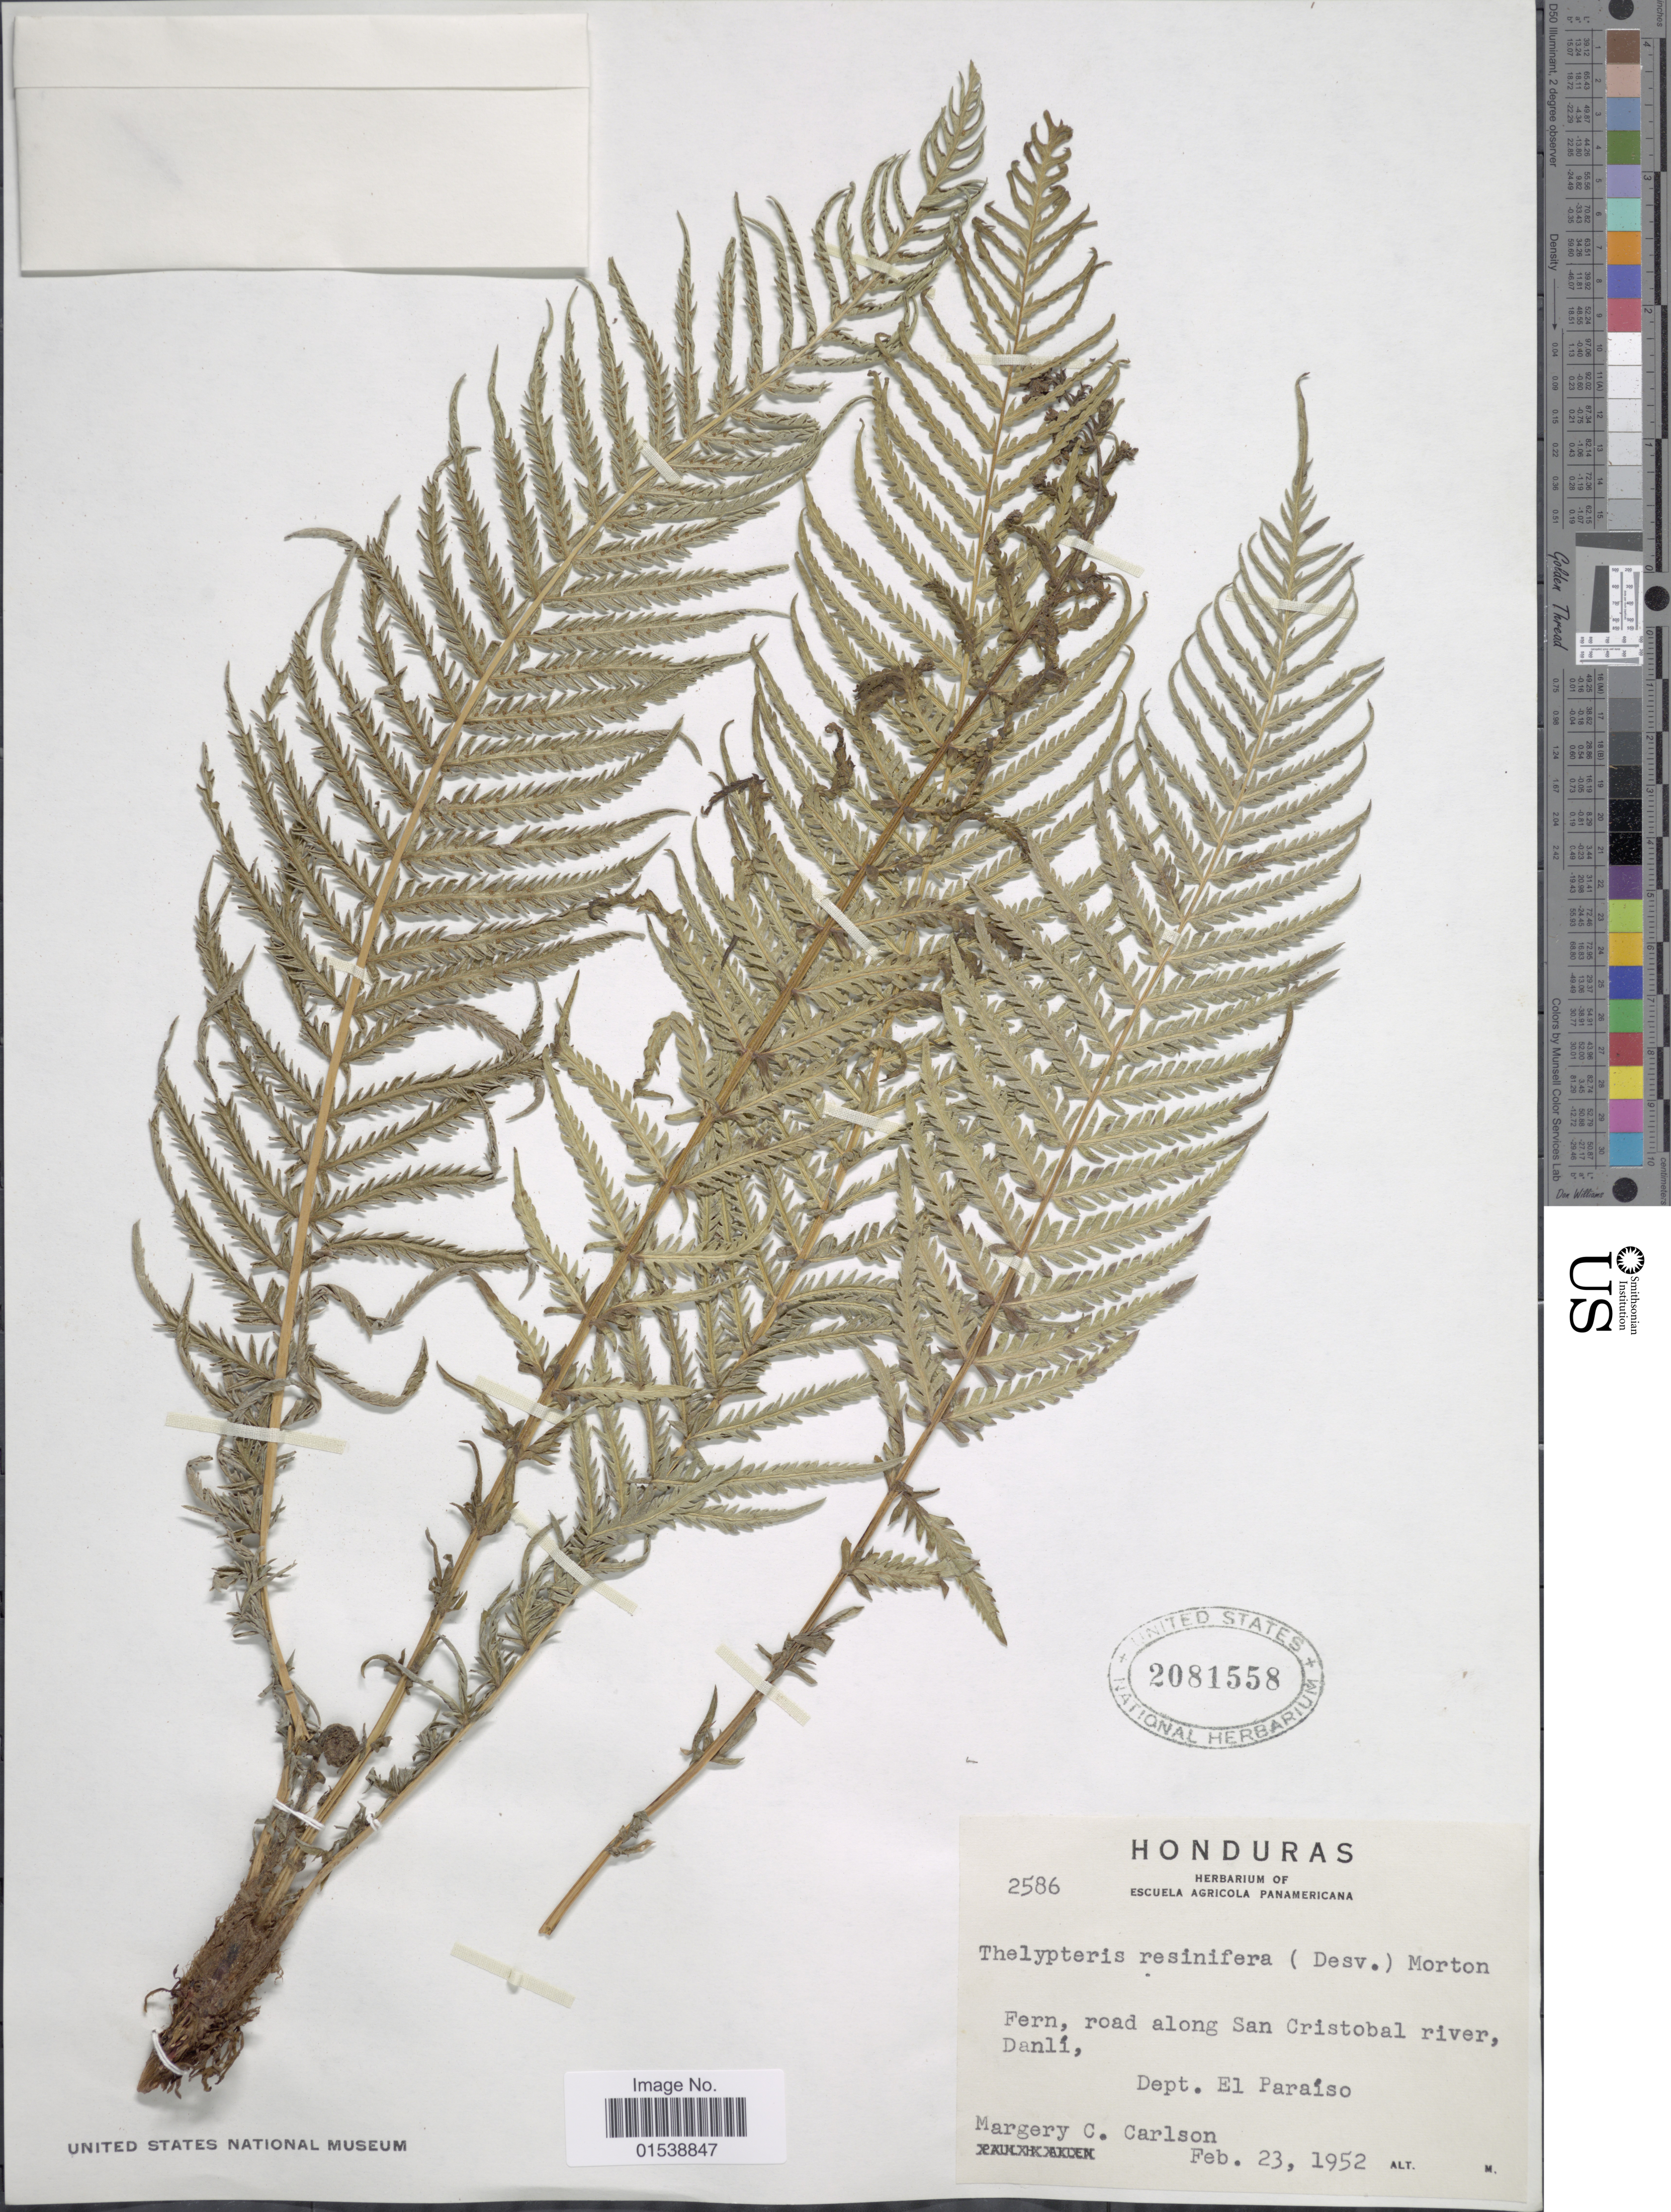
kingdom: Plantae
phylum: Tracheophyta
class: Polypodiopsida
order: Polypodiales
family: Thelypteridaceae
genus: Amauropelta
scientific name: Amauropelta resinifera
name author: (Desv.) Pic. Serm.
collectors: M. C. Carlson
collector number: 2586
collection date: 1952-02-23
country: Honduras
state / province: El Paraíso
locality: Road along San Cristobal river, Danli, Dept. El Paraiso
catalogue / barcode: US 2081558